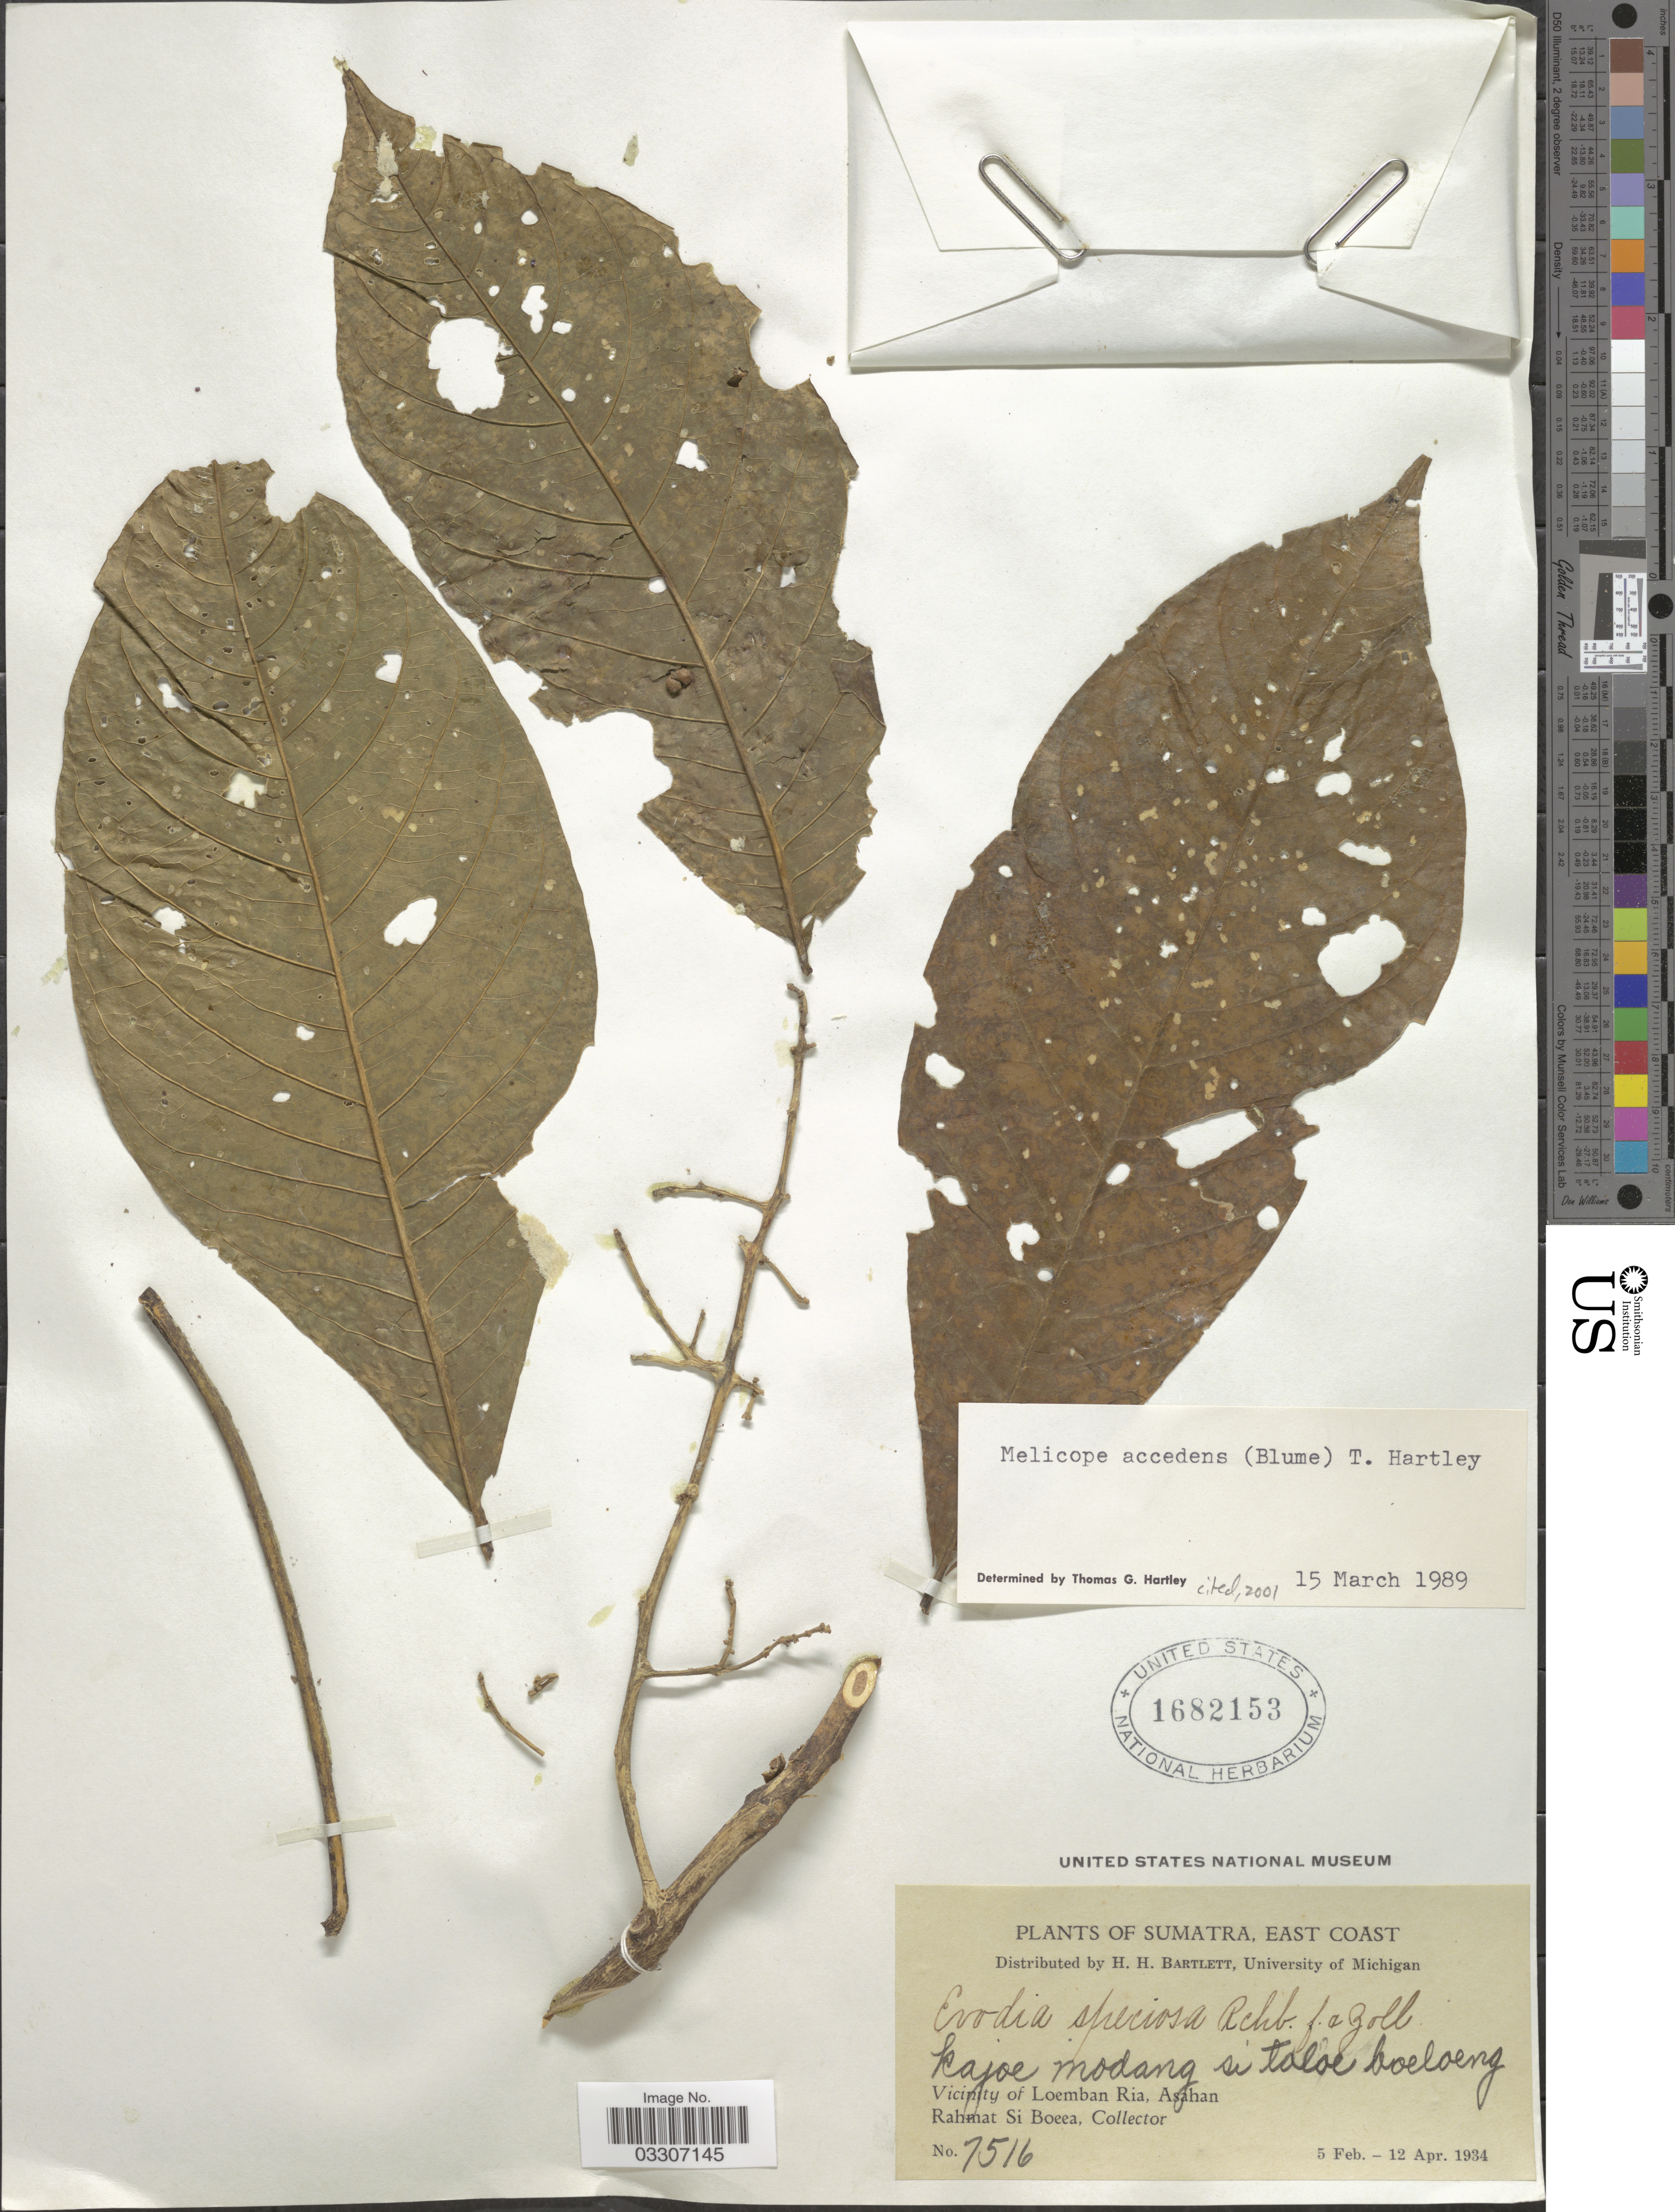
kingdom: Plantae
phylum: Tracheophyta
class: Magnoliopsida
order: Sapindales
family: Rutaceae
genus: Melicope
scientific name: Melicope accedens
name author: (Blume) T.G. Hartley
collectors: Rahmat Si Boeea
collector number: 7516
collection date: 1934-02-05/1934-04-12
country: Indonesia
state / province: Sumatra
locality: East Coast. Vicinity of Loemban Ria, Asahan.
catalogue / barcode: US 1682153